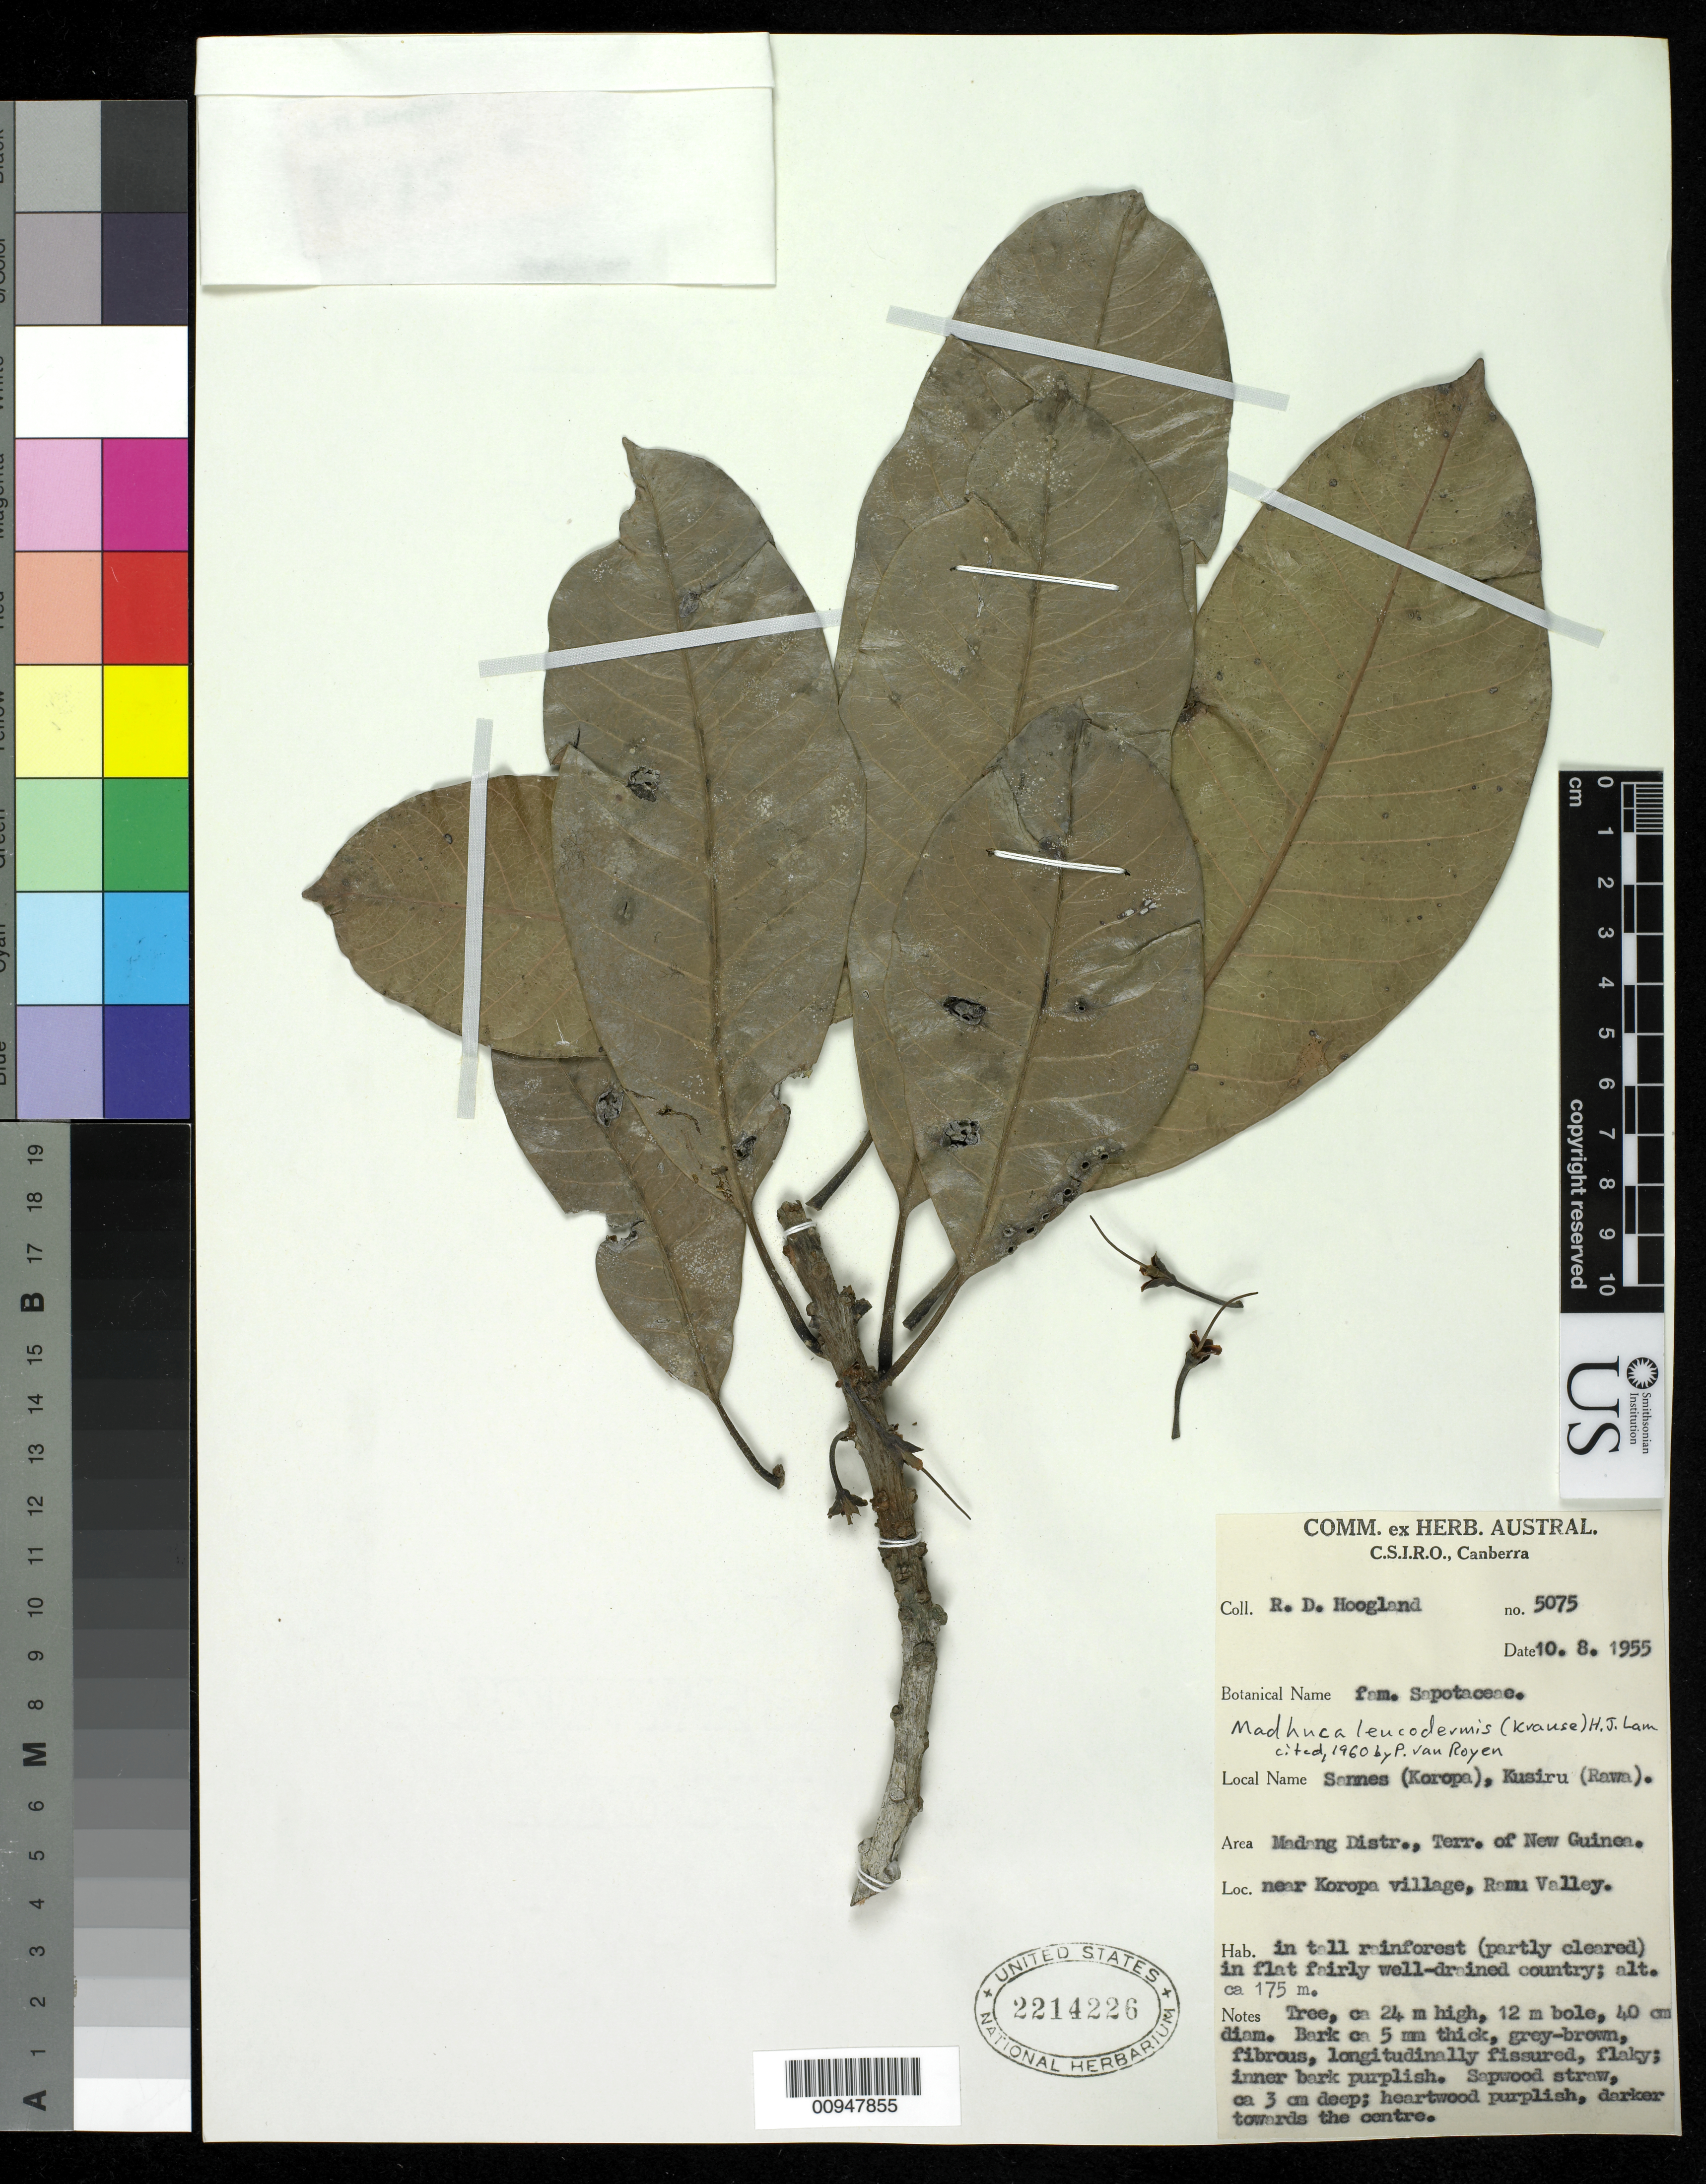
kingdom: Plantae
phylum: Tracheophyta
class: Magnoliopsida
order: Ericales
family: Sapotaceae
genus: Madhuca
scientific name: Madhuca leucodermis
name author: (K. Krause) H.J. Lam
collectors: R. D. Hoogland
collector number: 5075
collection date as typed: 10 Aug 1955 or 08 Oct 1955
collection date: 1955-08-10 or 1955-10-08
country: Papua New Guinea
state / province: Madang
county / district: Madang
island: New Guinea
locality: Near Koropa village, Rami valley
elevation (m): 175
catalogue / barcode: US 2214226